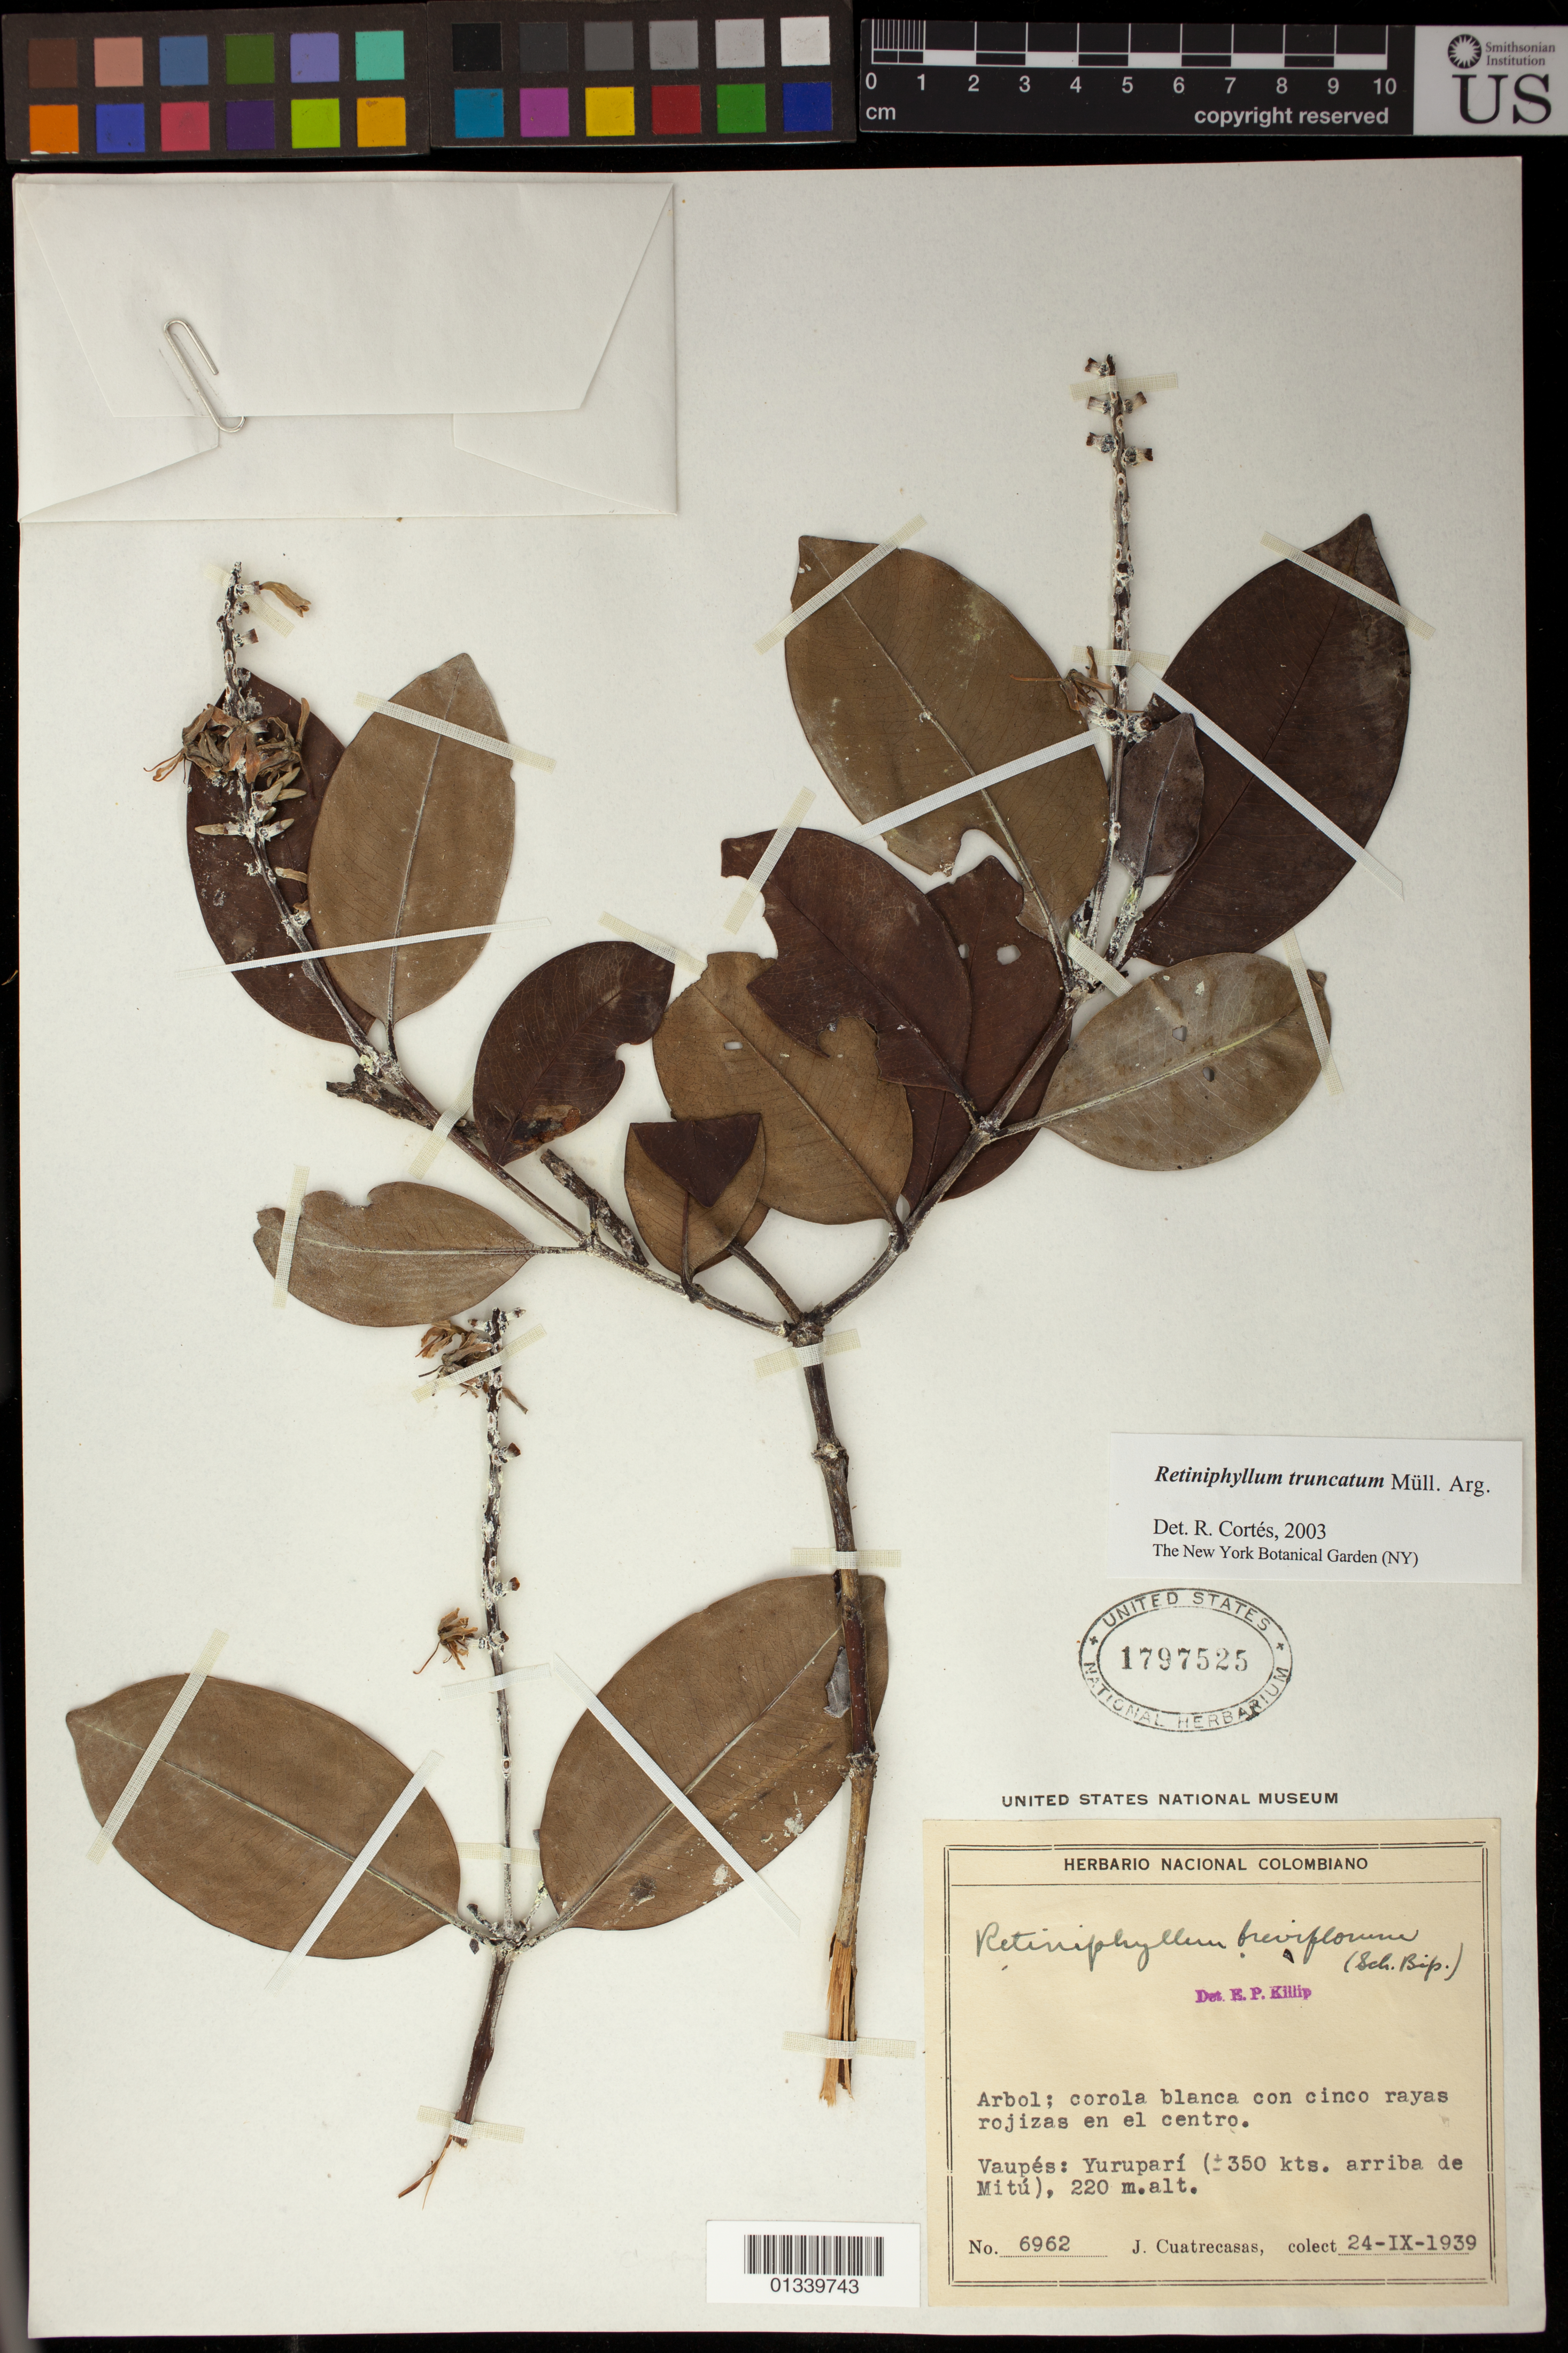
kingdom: Plantae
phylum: Tracheophyta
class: Magnoliopsida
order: Gentianales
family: Rubiaceae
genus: Retiniphyllum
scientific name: Retiniphyllum truncatum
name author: Müll. Arg.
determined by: Cortés, R.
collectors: J. Cuatrecasas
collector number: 6962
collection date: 1939-09-24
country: Colombia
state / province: Vaupés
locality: Yurupari (350kts. Arriba de Mitu).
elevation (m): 220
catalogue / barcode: US 1797525